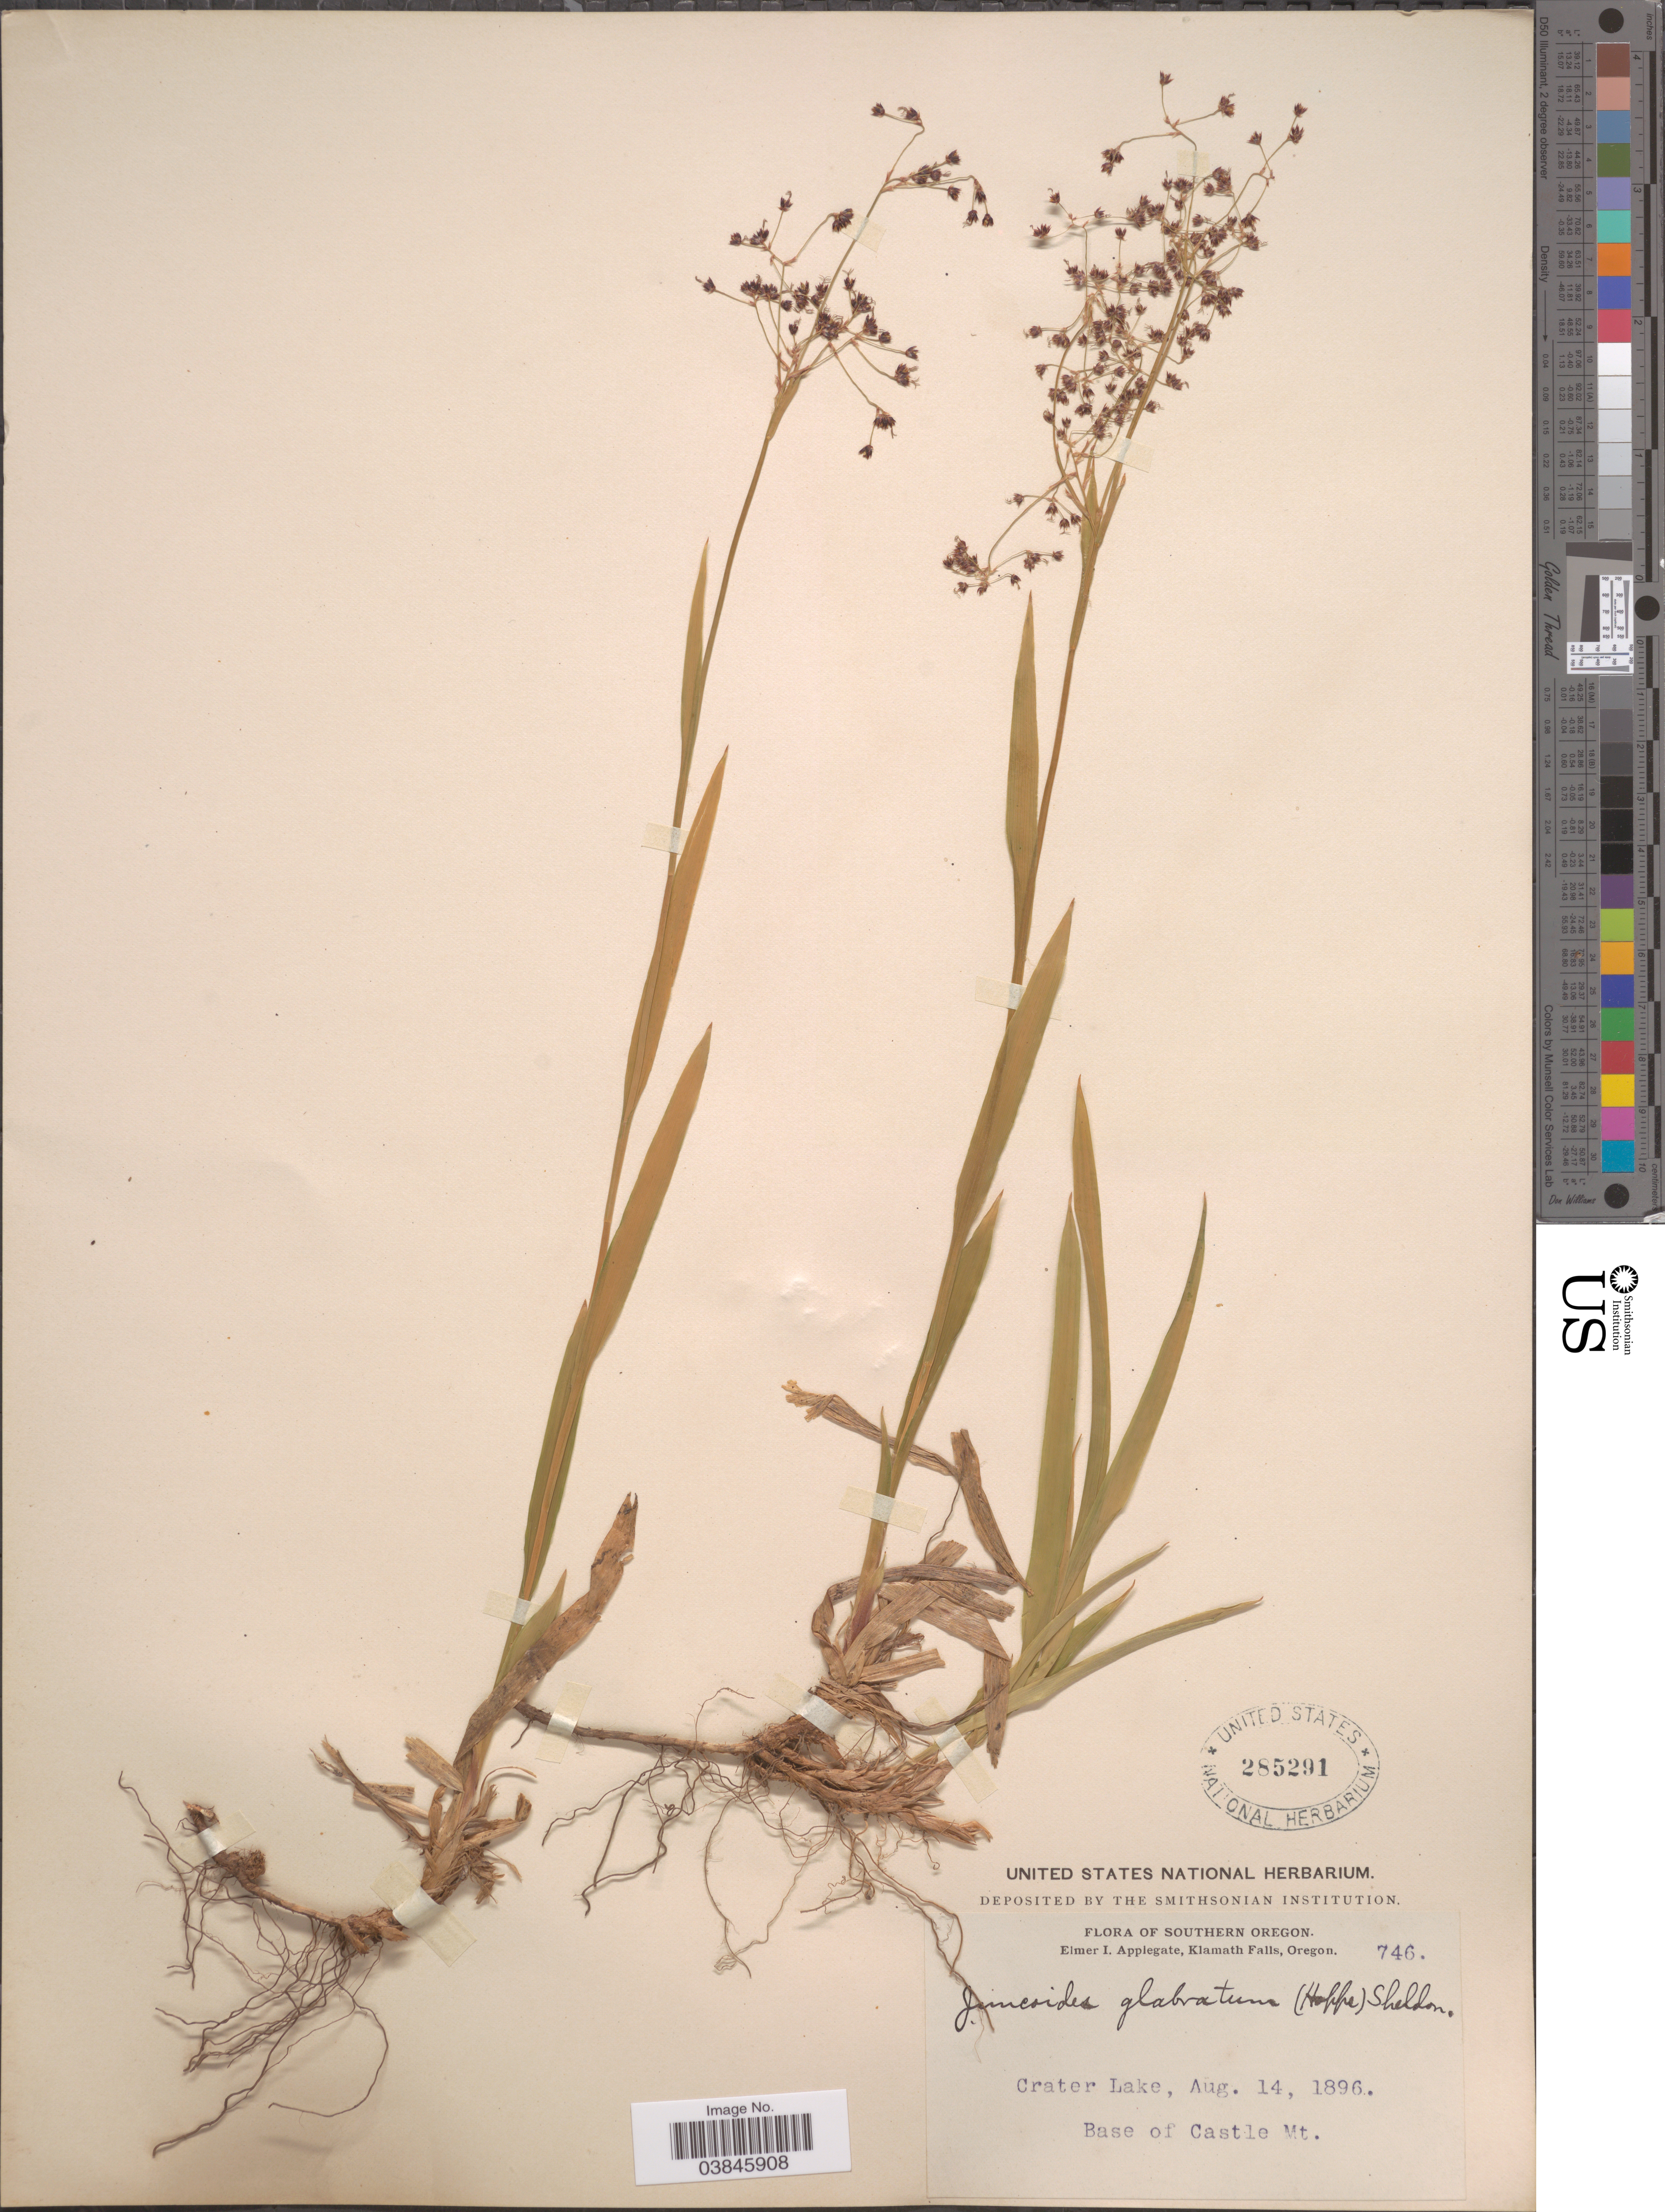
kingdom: Plantae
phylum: Tracheophyta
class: Liliopsida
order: Poales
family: Juncaceae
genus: Luzula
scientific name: Luzula glabrata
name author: (Hoppe) Desv.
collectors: E. I. Applegate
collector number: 746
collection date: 1896-08-14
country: United States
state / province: Oregon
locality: Southern Orgeon. Crater Lake. Base of Castle Mt.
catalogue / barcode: US 285291